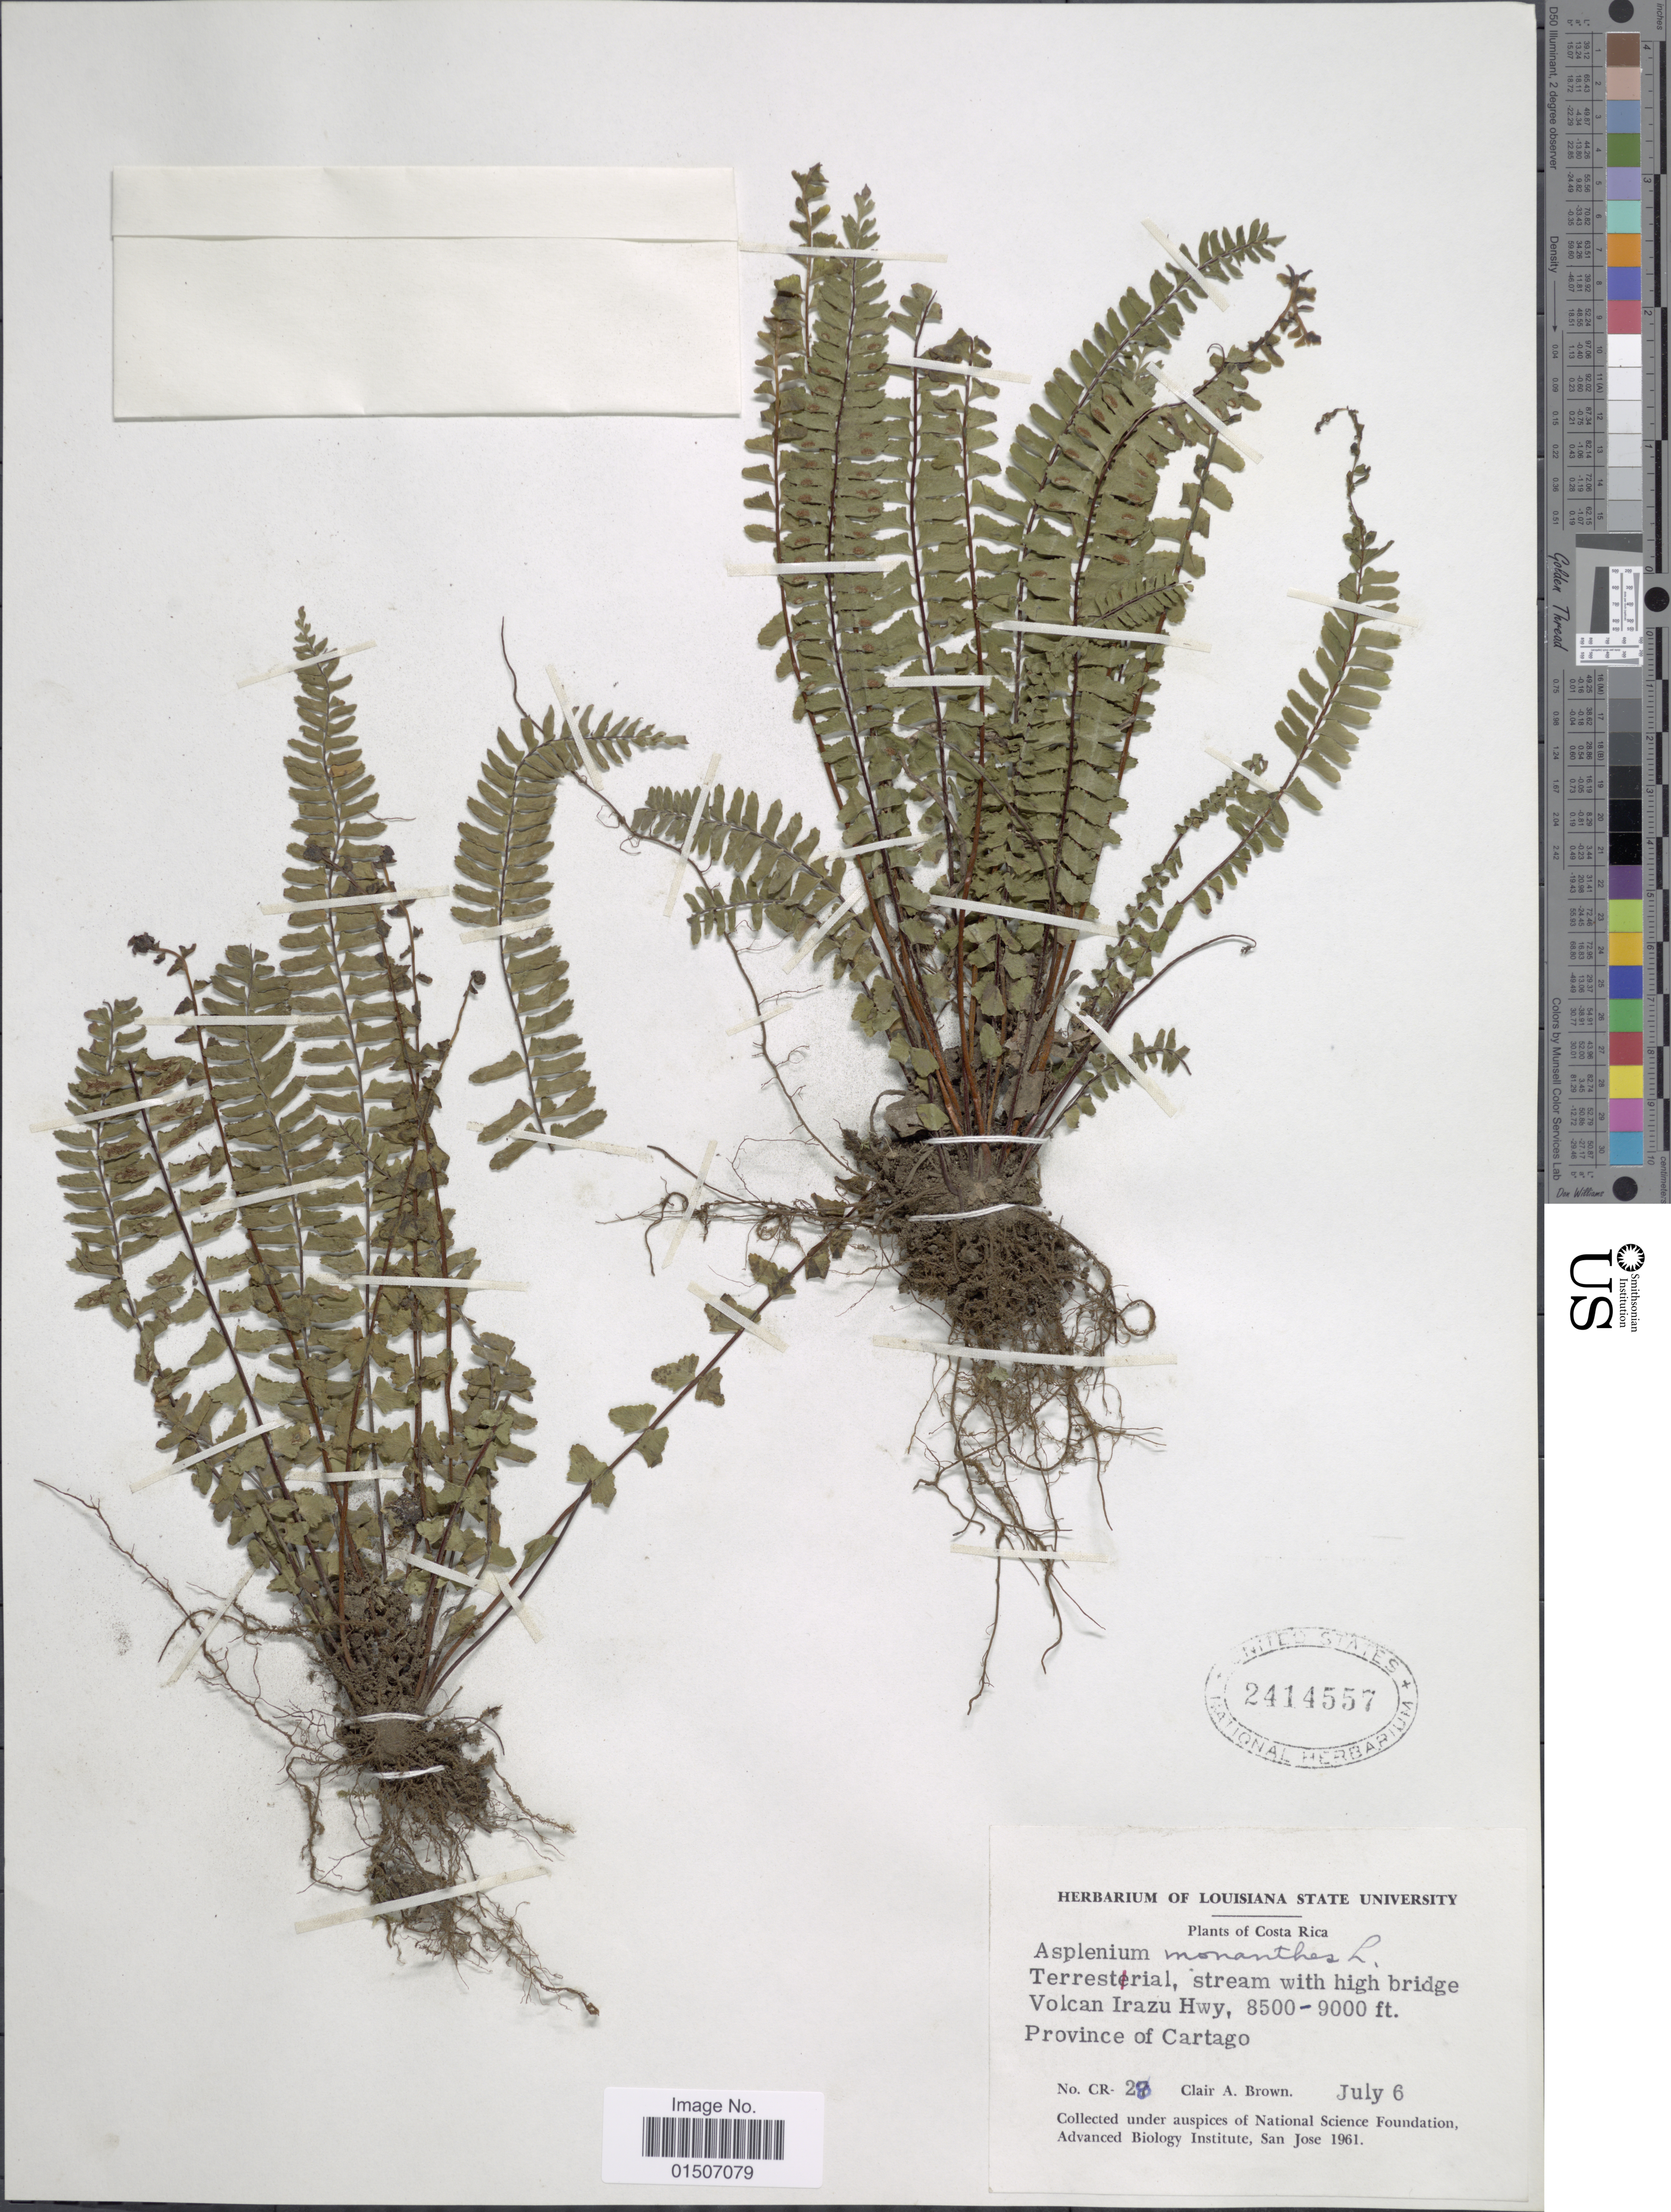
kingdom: Plantae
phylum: Tracheophyta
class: Polypodiopsida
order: Polypodiales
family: Aspleniaceae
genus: Asplenium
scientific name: Asplenium monanthes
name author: L.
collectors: C. A. Brown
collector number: CR-29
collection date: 1962-07-06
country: Costa Rica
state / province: Cartago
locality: Terrestrial, stream with high bridge Volcan Irazu Hwy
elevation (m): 2591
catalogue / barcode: US 2414557